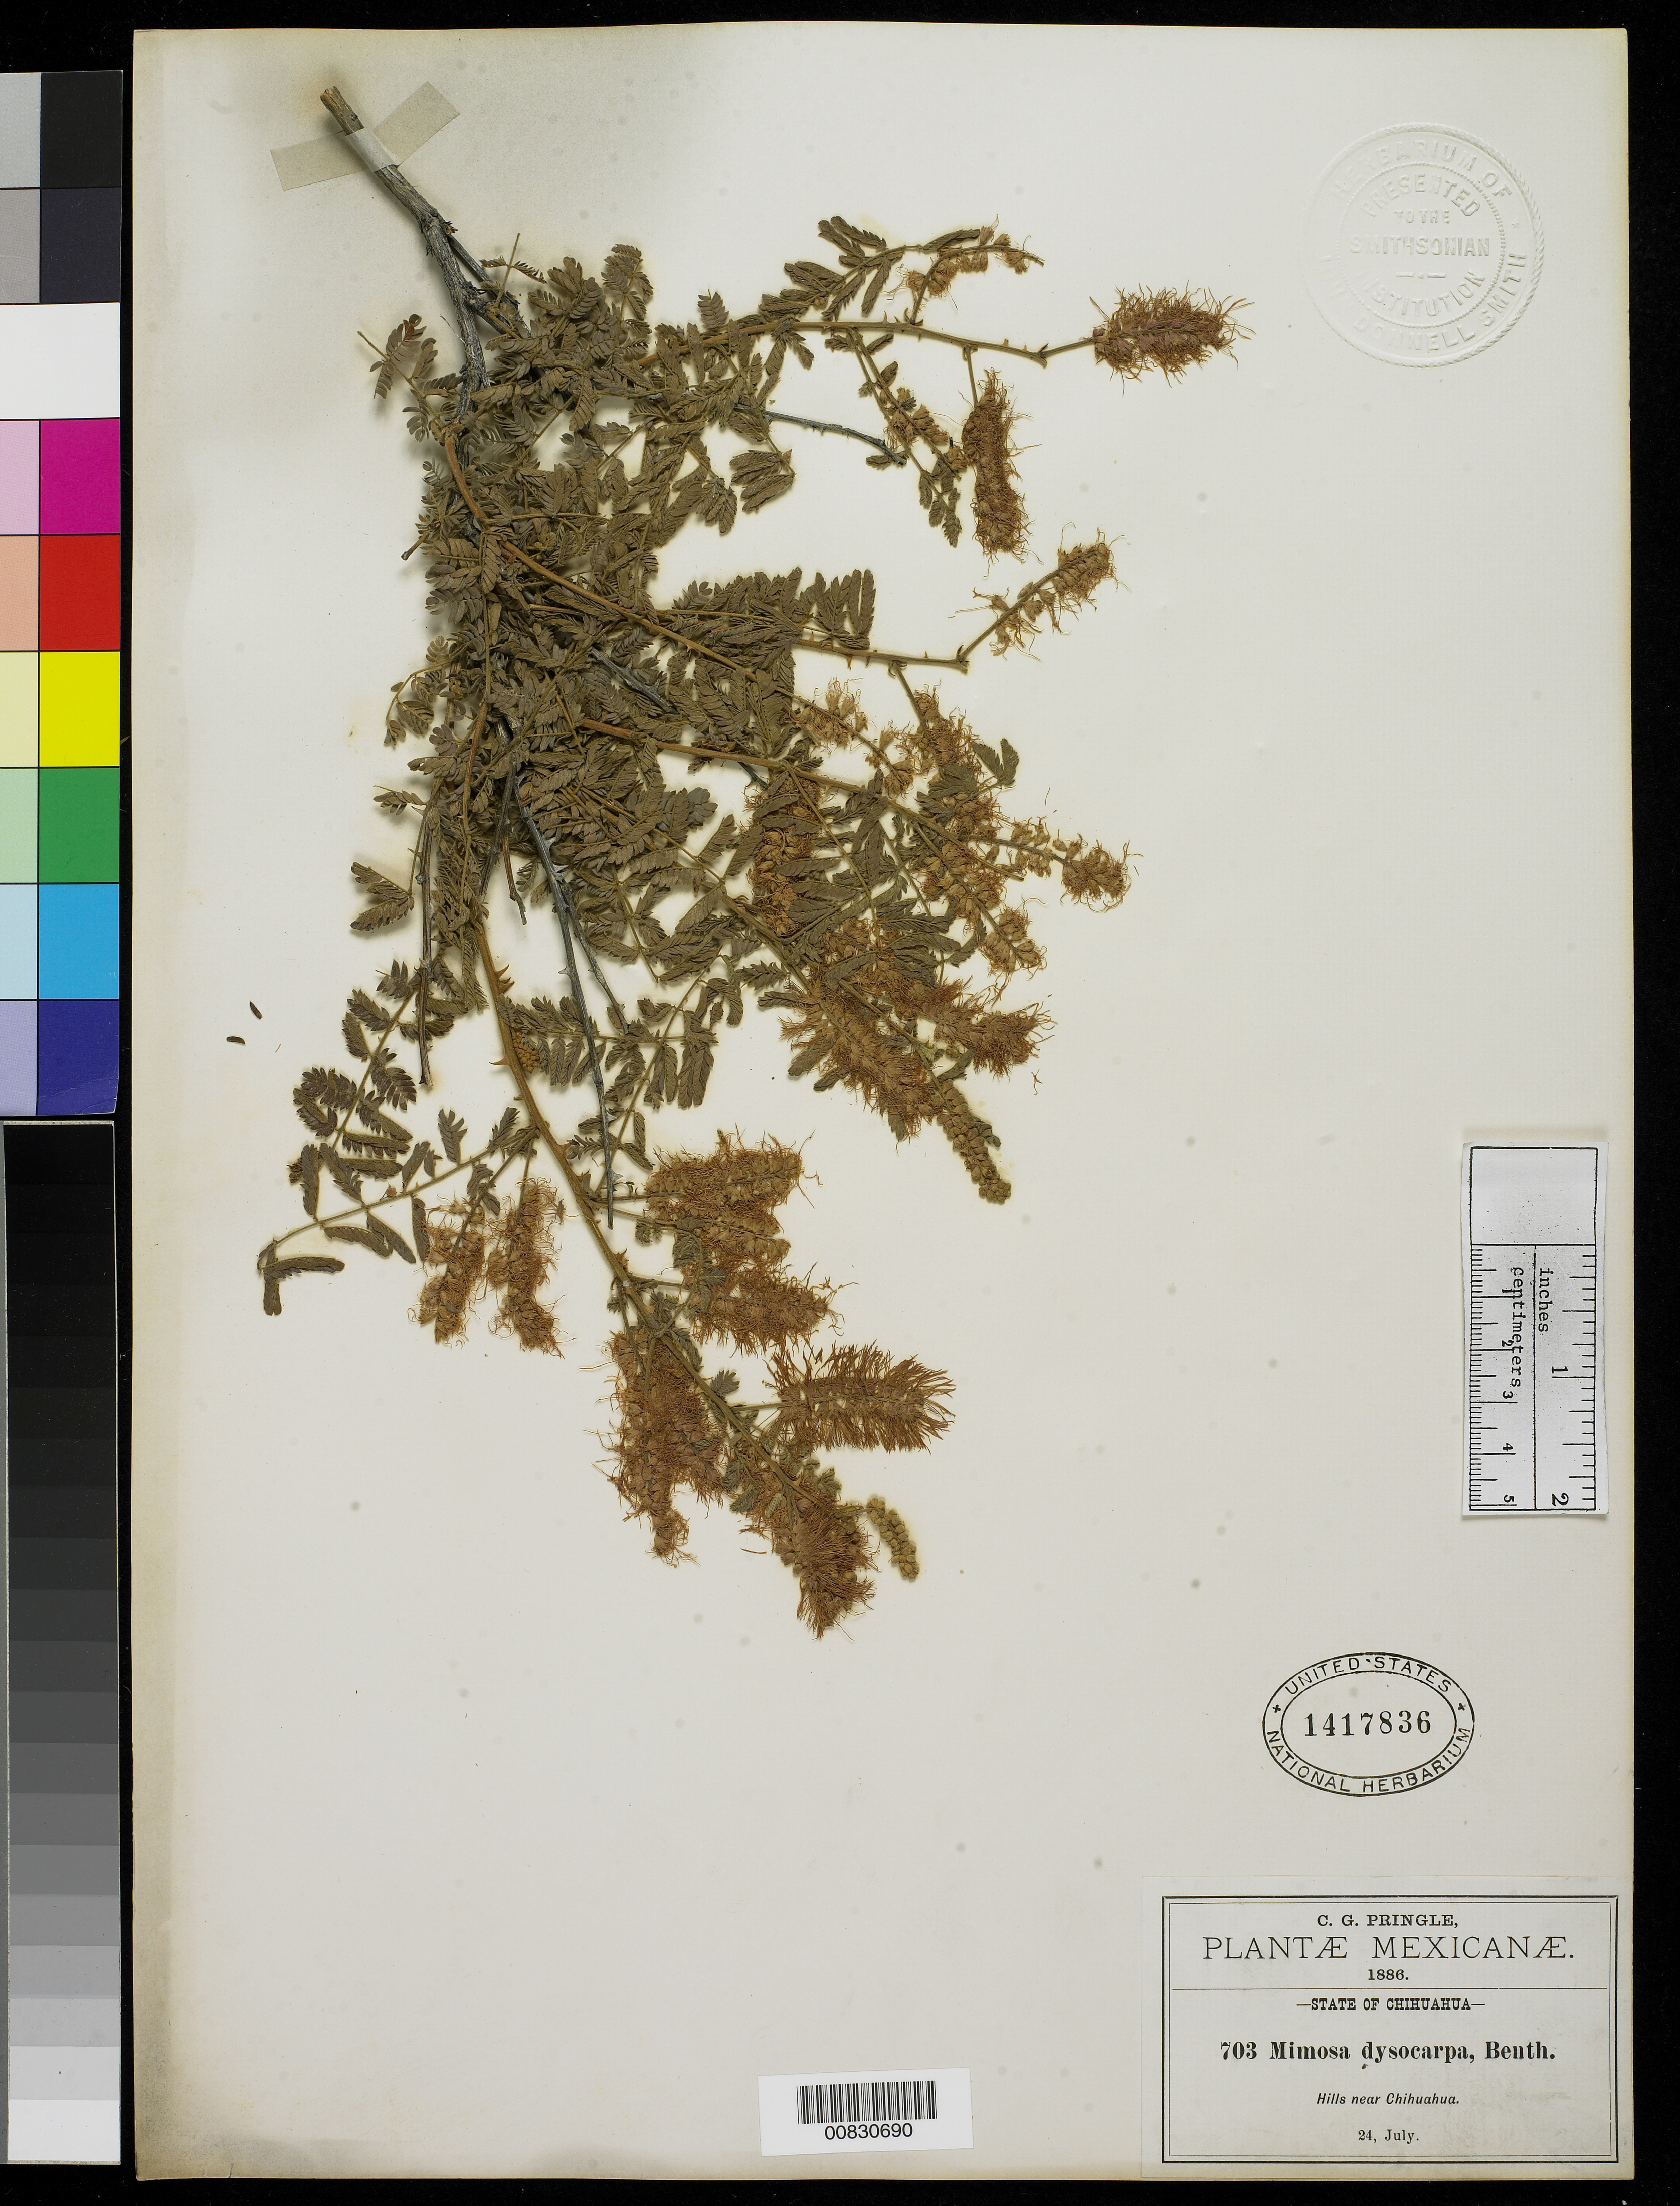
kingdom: Plantae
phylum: Tracheophyta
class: Magnoliopsida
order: Fabales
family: Fabaceae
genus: Mimosa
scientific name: Mimosa dysocarpa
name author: Benth. ex A. Gray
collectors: C. G. Pringle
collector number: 703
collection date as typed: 24 Jul 1886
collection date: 1886-07-24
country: Mexico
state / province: Chihuahua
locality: Hills near Chihuahua.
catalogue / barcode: US 1417836